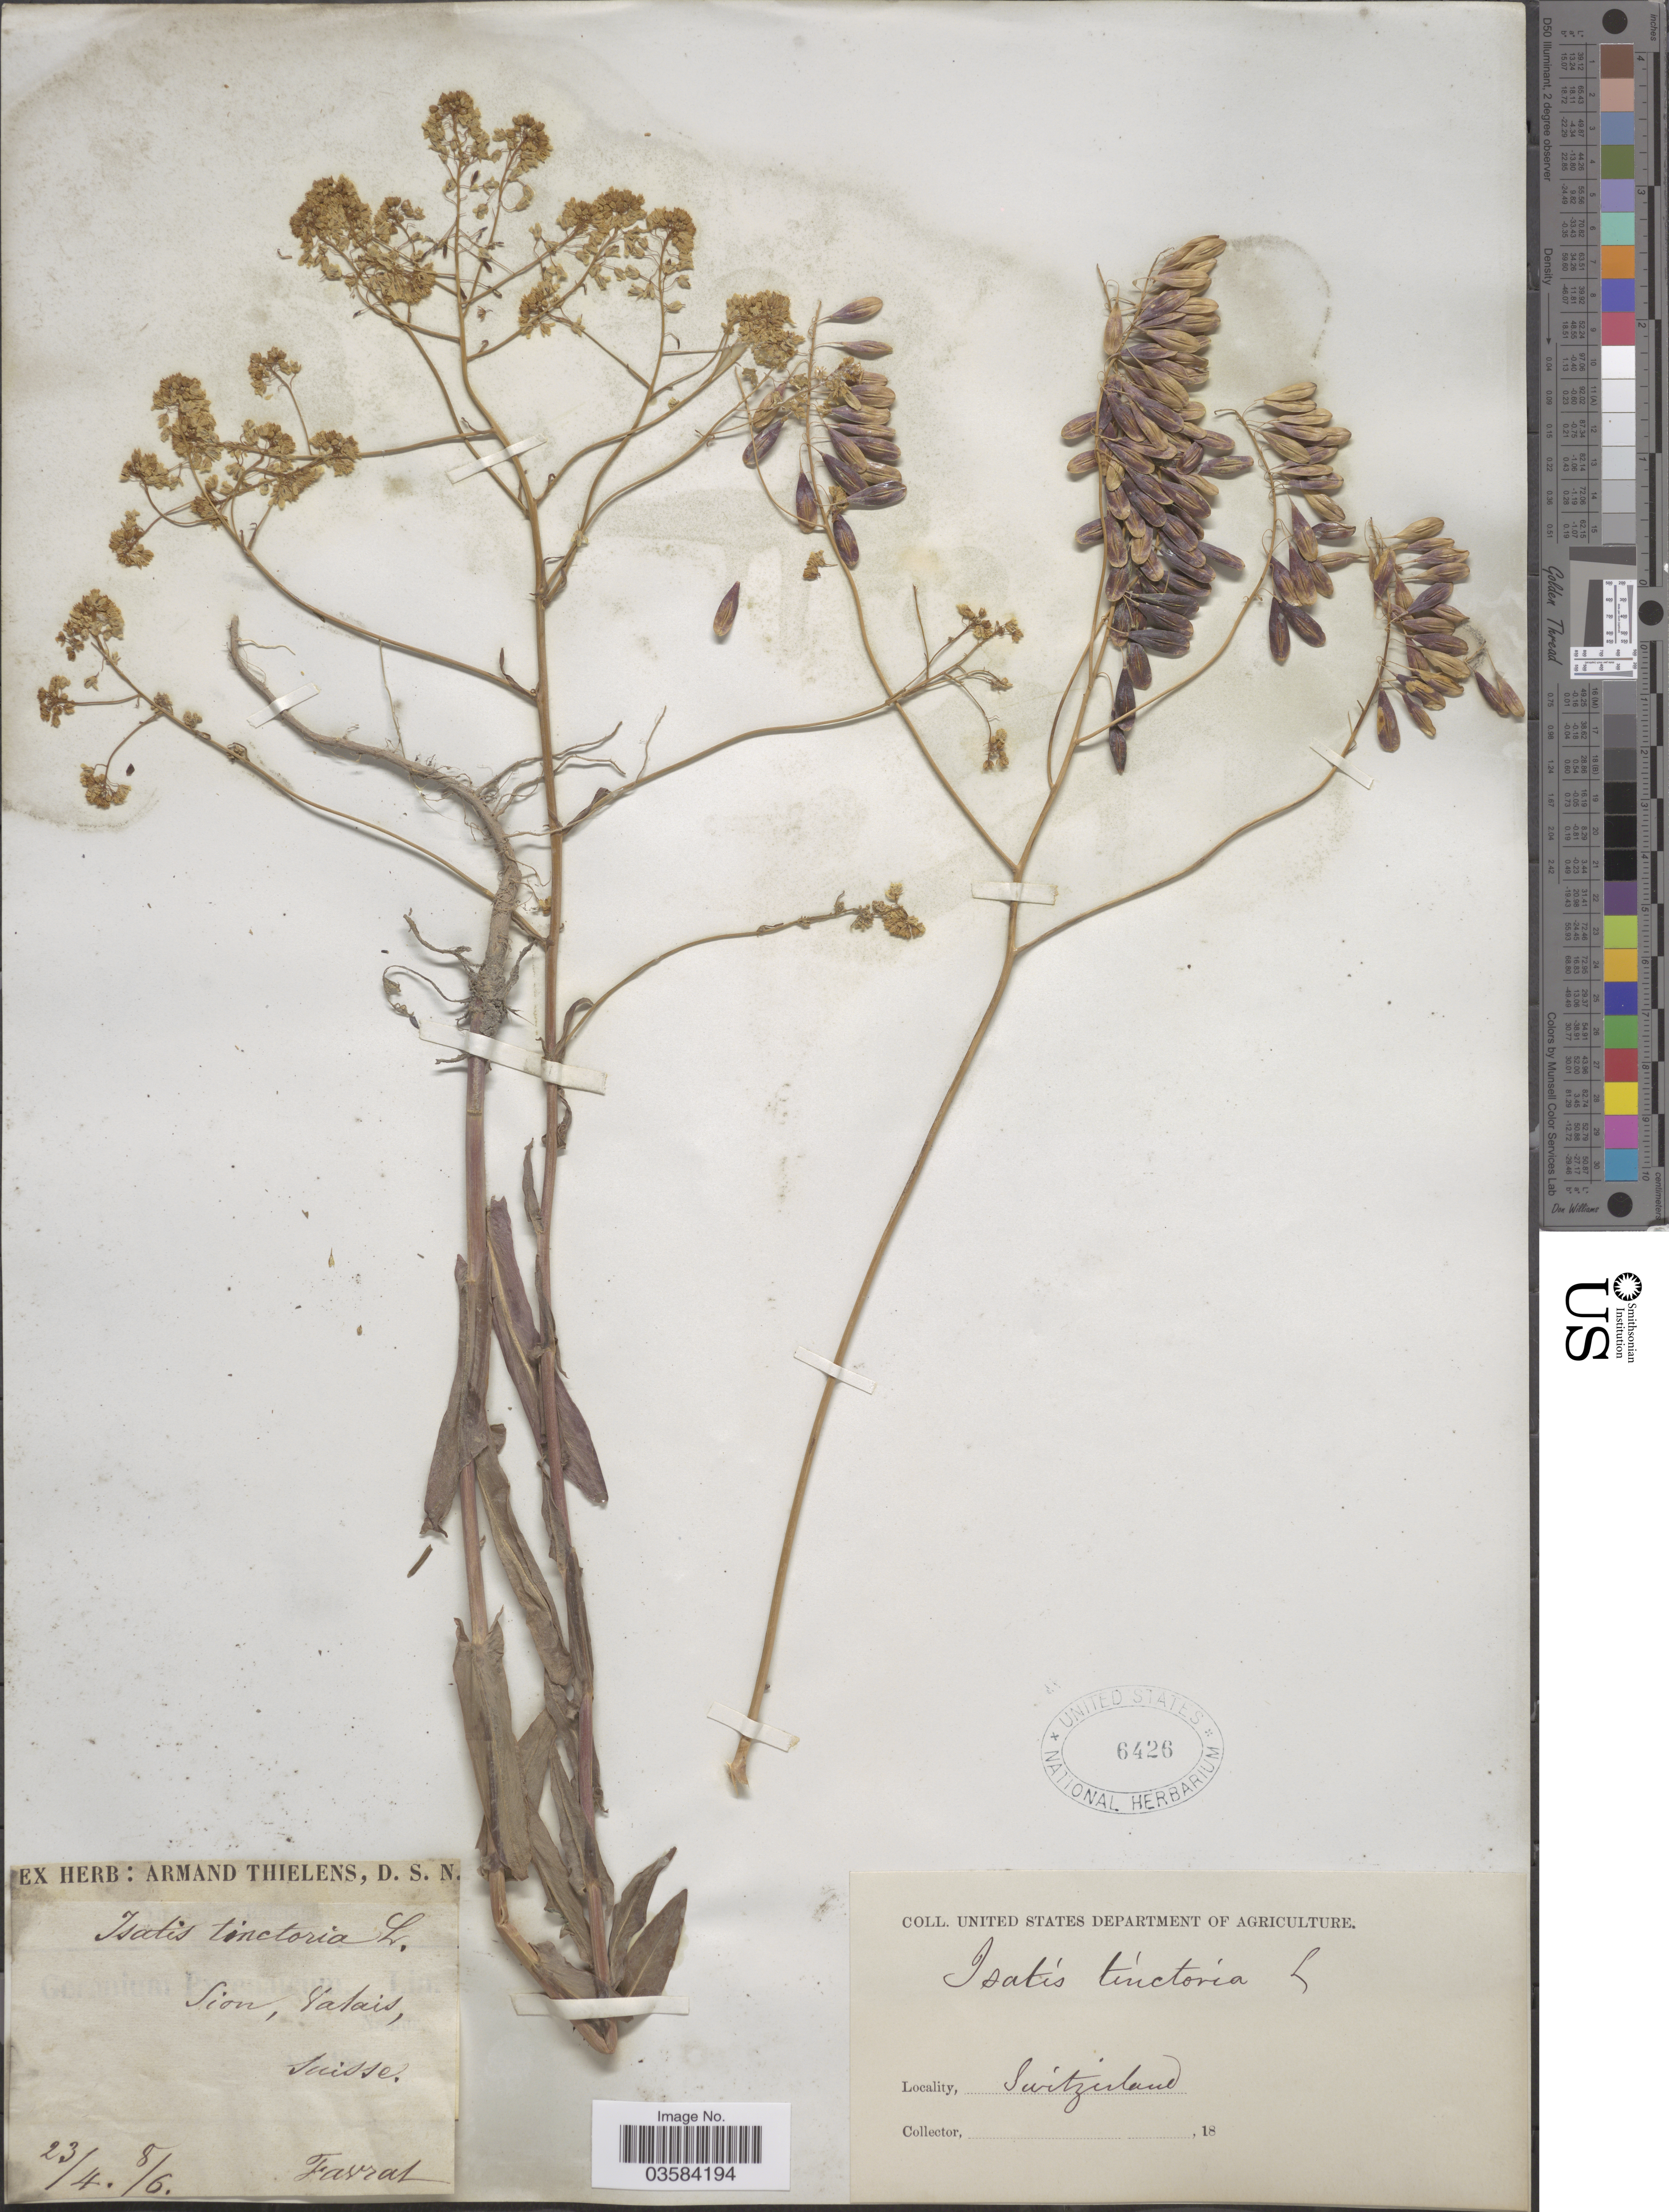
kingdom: Plantae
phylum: Tracheophyta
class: Magnoliopsida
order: Brassicales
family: Brassicaceae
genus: Isatis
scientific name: Isatis tinctoria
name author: L.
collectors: L. Favrat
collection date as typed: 23/4. 8/6. 18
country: Switzerland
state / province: Valais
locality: Sion. Suisse.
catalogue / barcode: US 6426